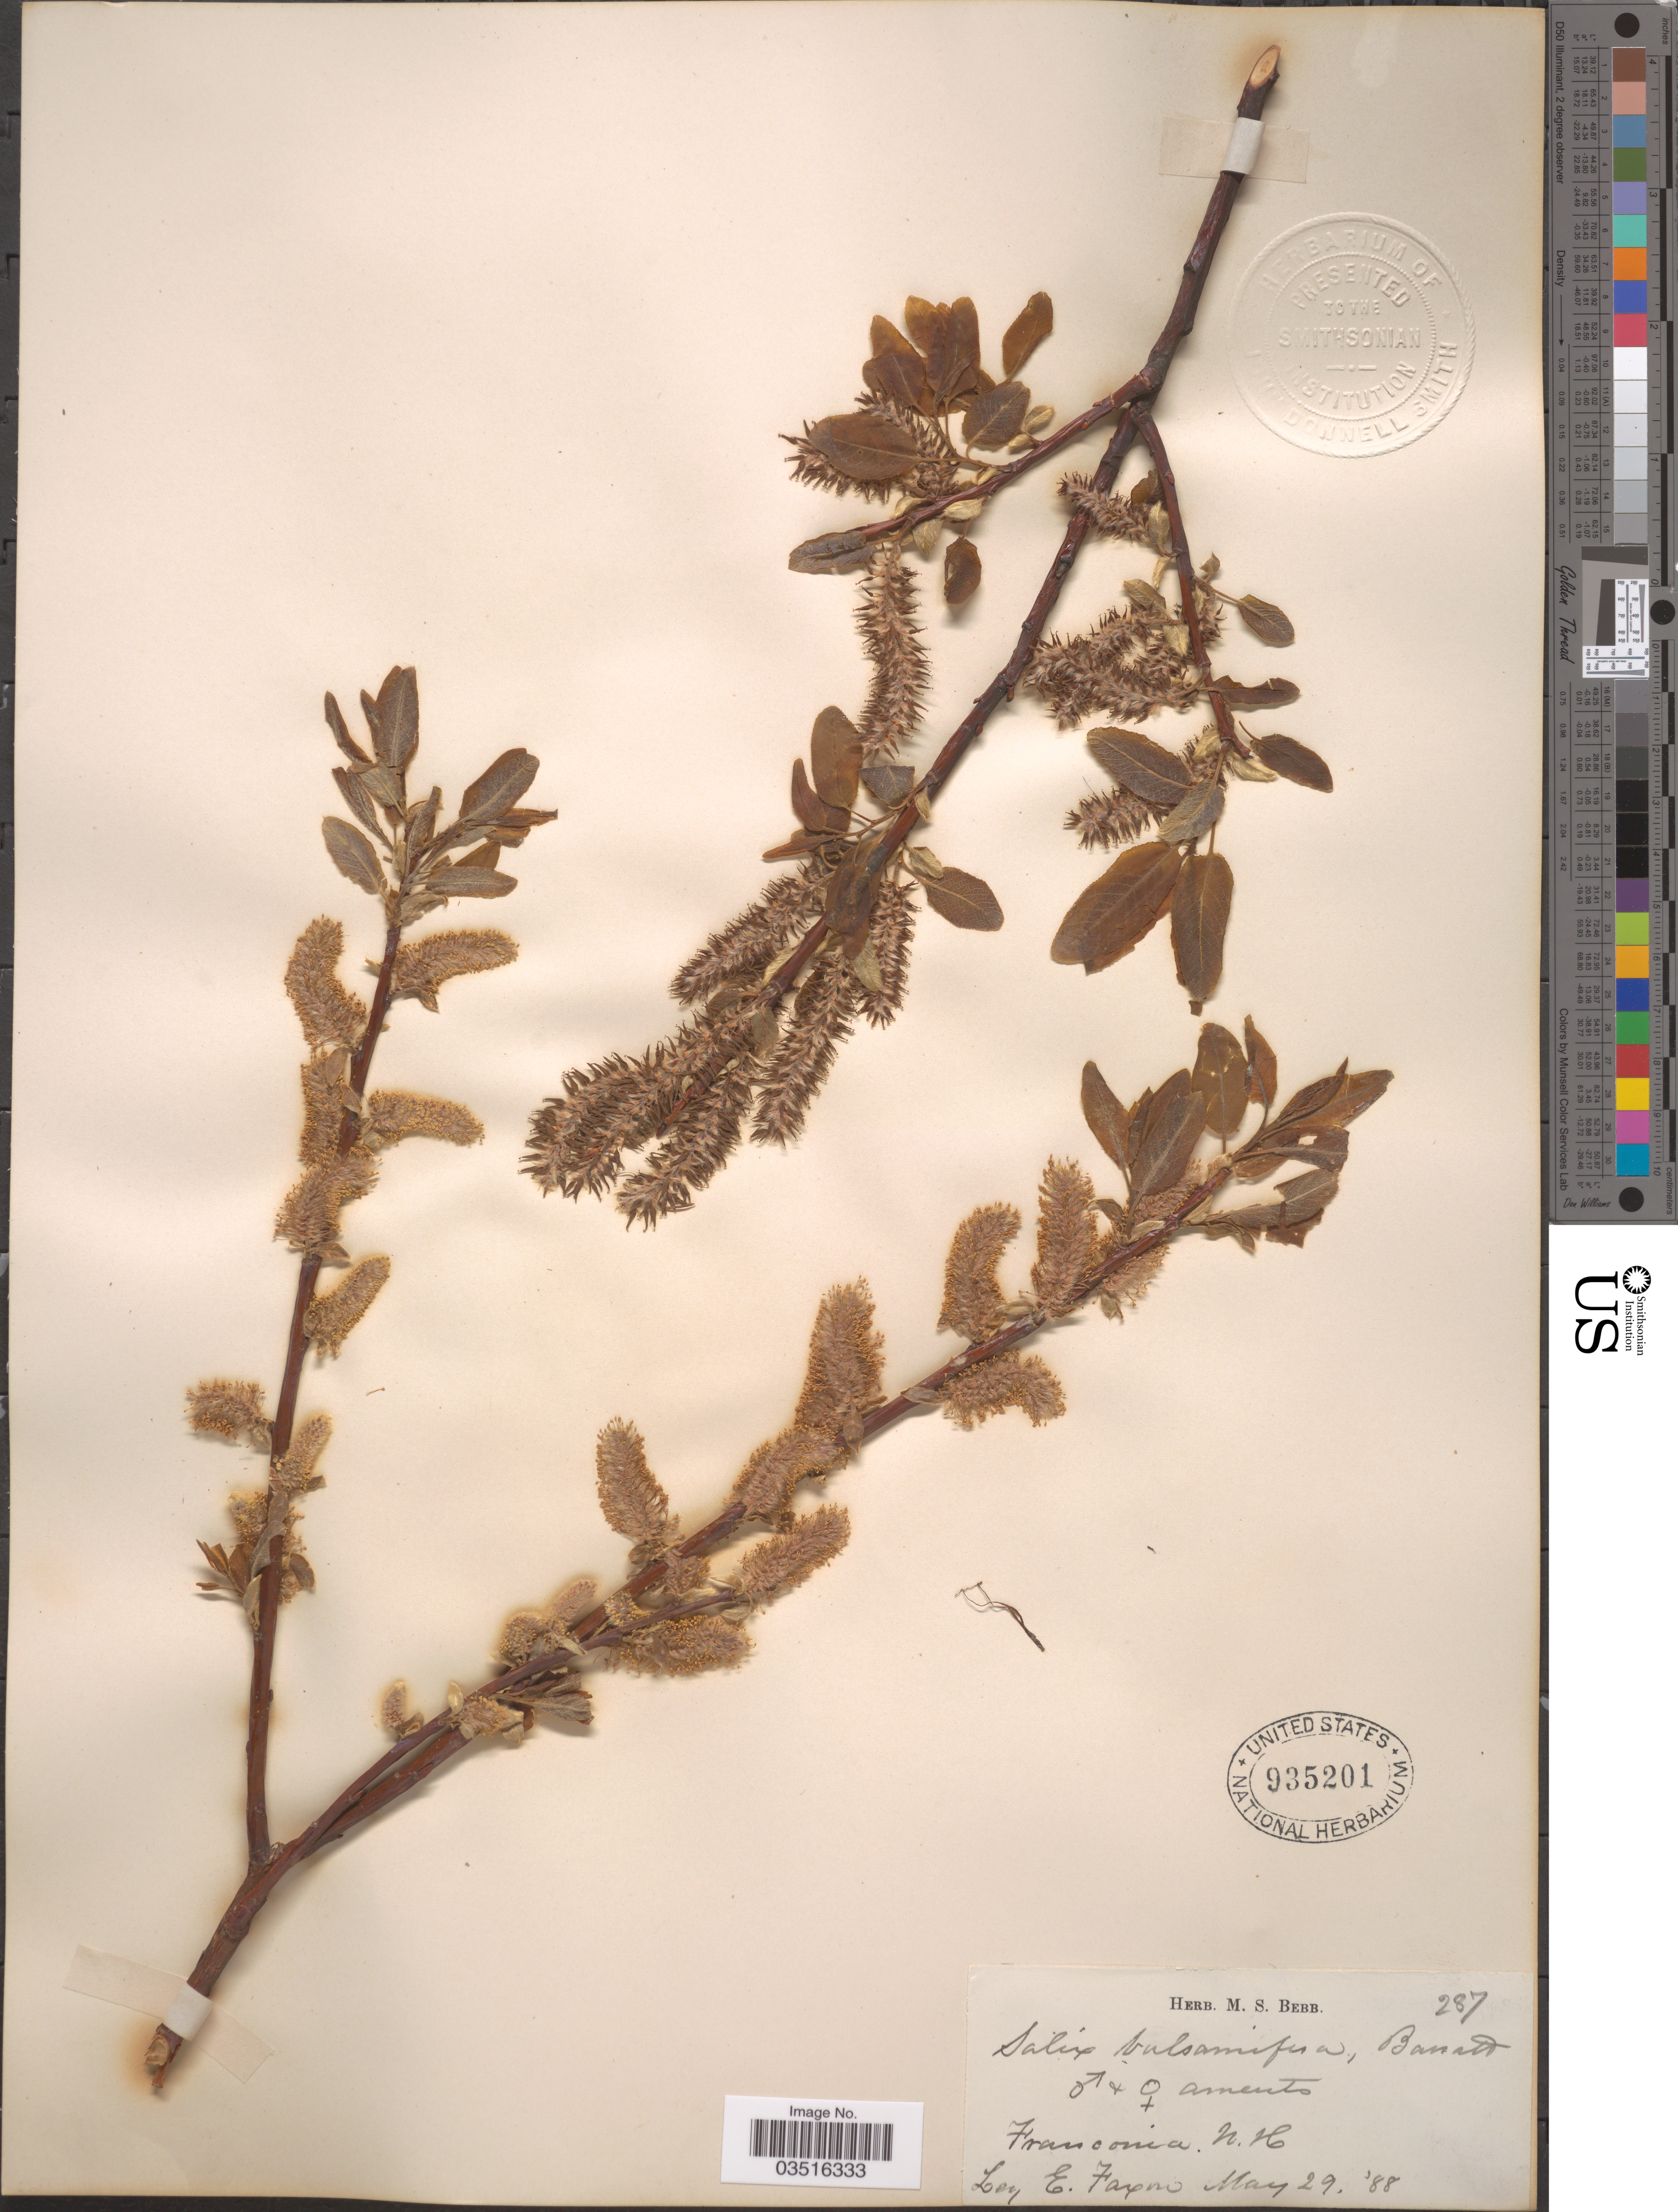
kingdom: Plantae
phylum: Tracheophyta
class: Magnoliopsida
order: Malpighiales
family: Salicaceae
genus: Salix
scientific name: Salix pyrifolia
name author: Ledeb.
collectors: E. Faxon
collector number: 287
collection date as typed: Transcribed d/m/y: 29/5/88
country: United States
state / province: New Hampshire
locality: Franconia.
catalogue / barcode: US 935201